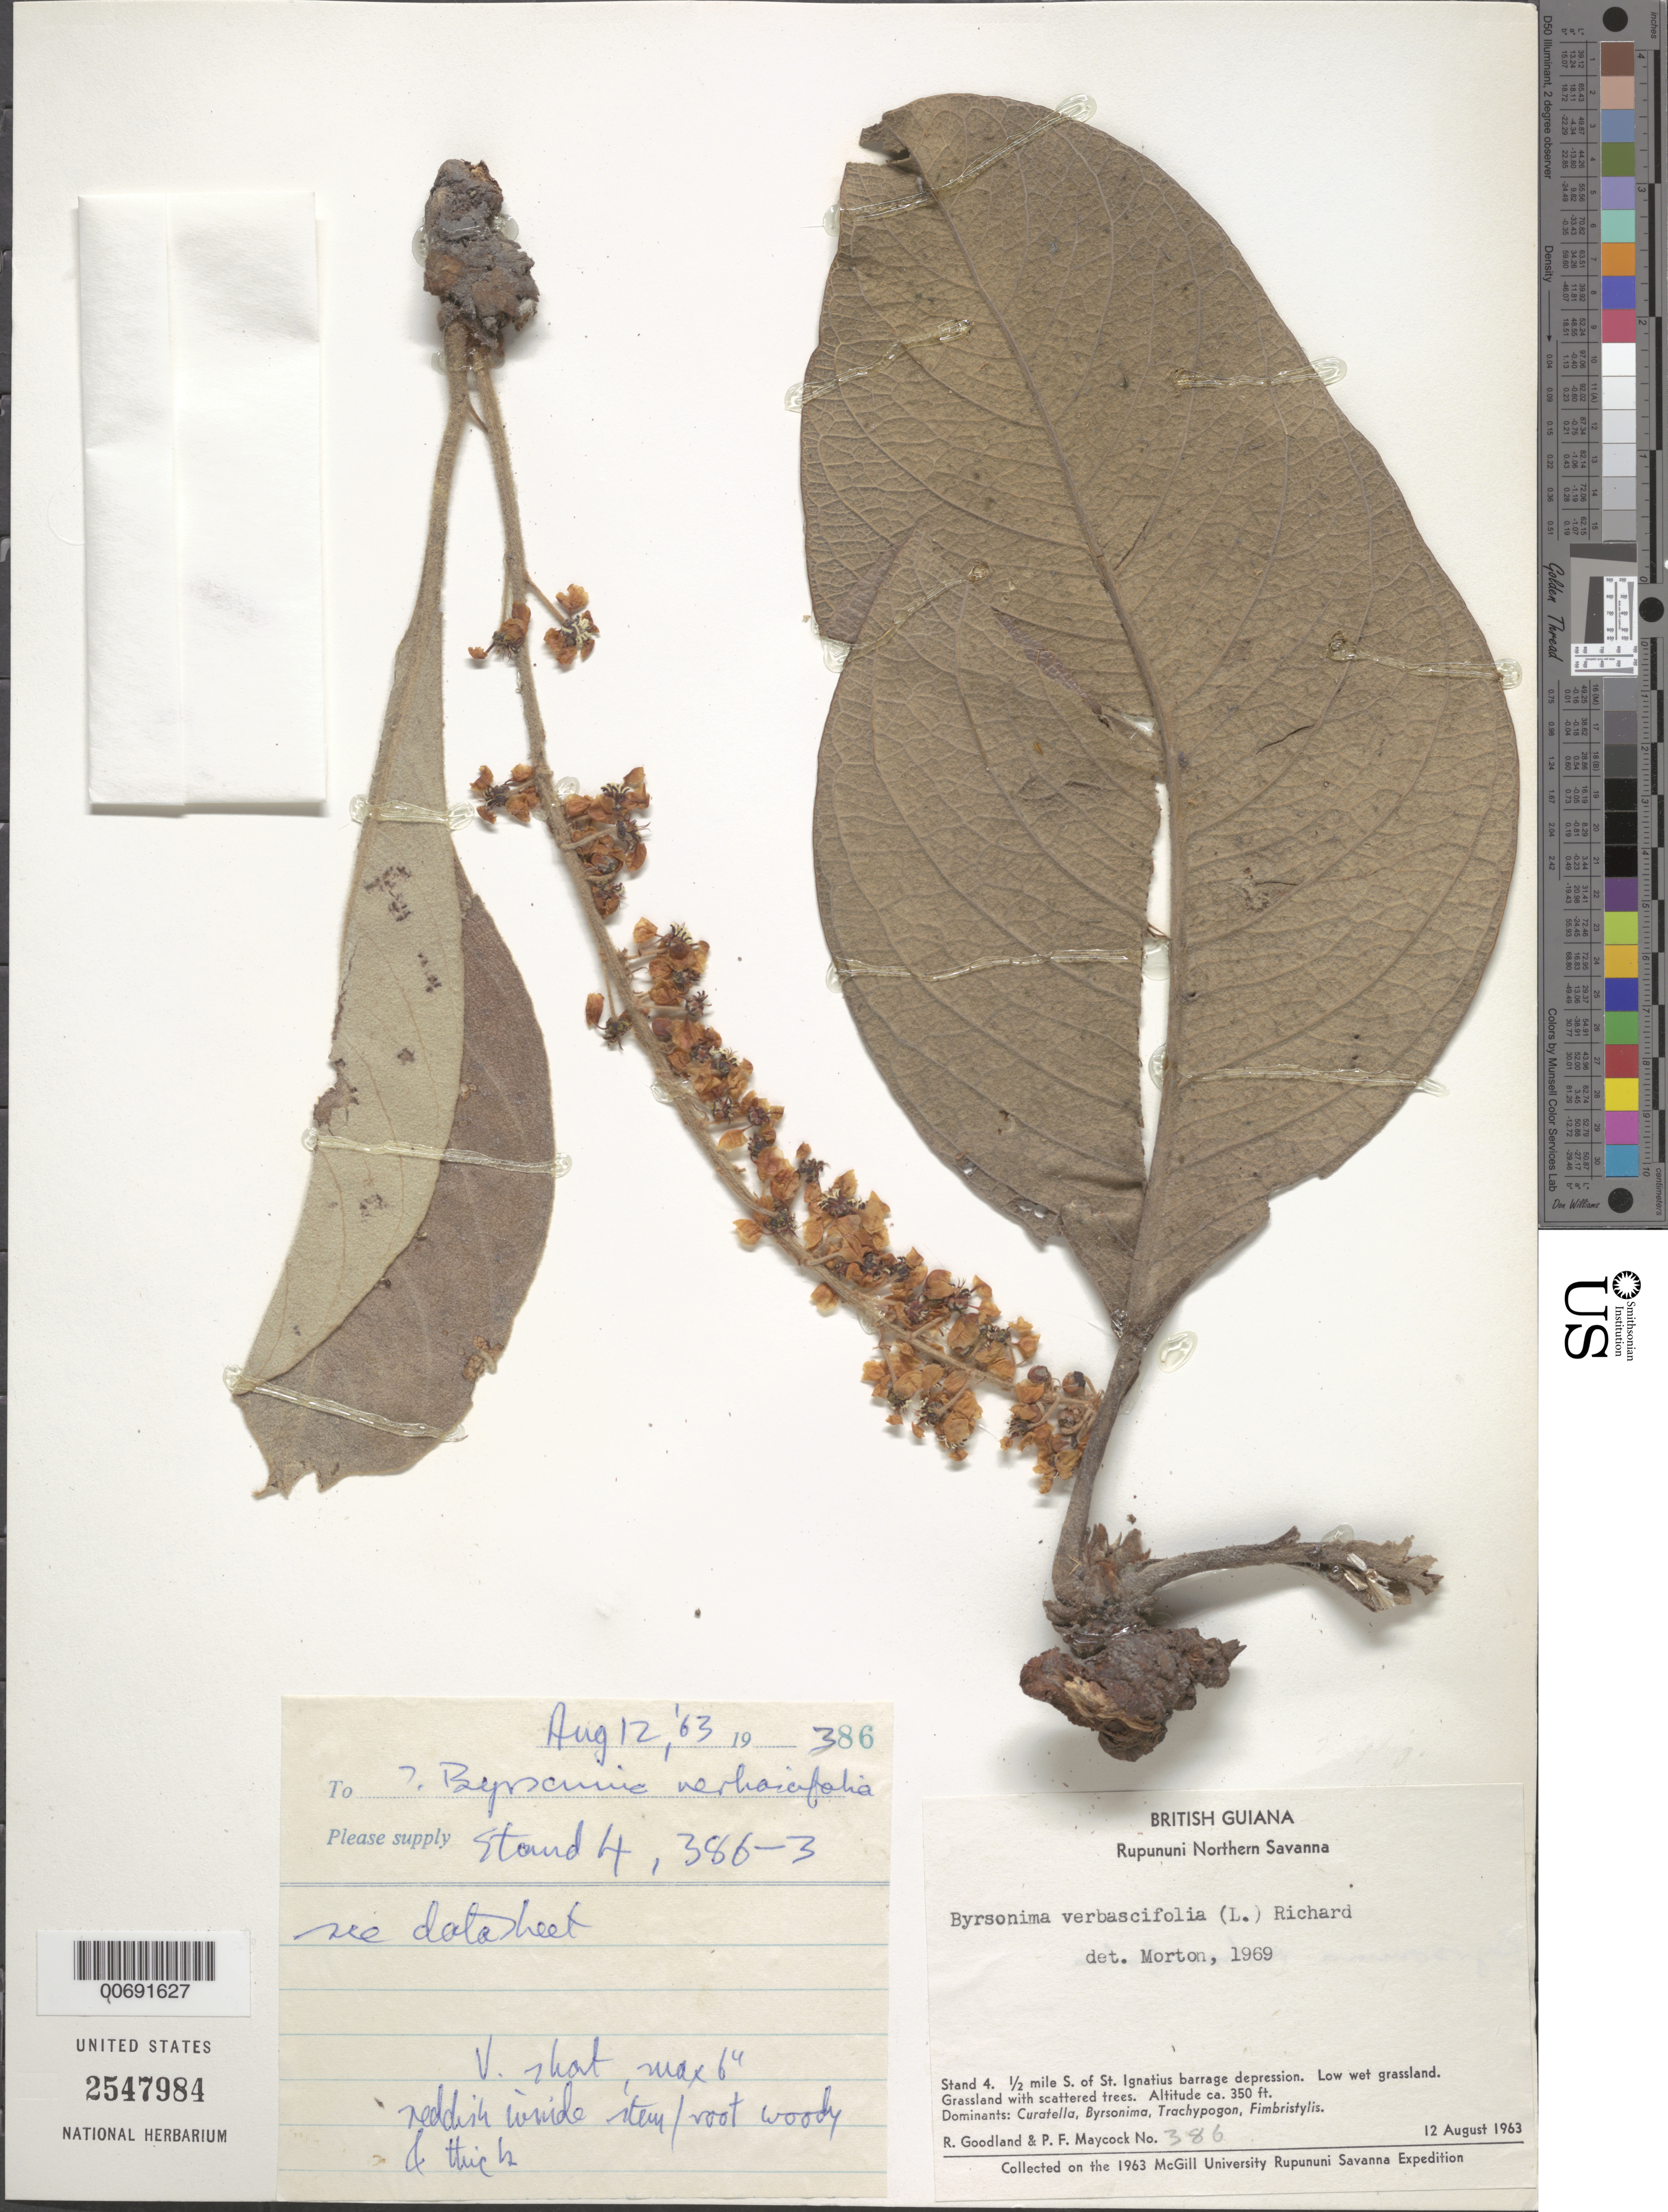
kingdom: Plantae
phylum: Tracheophyta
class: Magnoliopsida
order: Malpighiales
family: Malpighiaceae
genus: Byrsonima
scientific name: Byrsonima verbascifolia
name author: (L.) DC.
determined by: Morton, --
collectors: R. Goodland & P. Maycock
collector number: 386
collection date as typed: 12-Aug-63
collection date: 1963-08-12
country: Guyana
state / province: U. Takutu-U. Essequibo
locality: Rupununi Northern Savanna, St. Ignatius, 0.5 mi. S of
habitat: Low, wet grassland with scattered trees. Dominants: Curatella, Byrsonima, Trachypogon, Fimbristylis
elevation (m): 107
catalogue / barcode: US 2547984